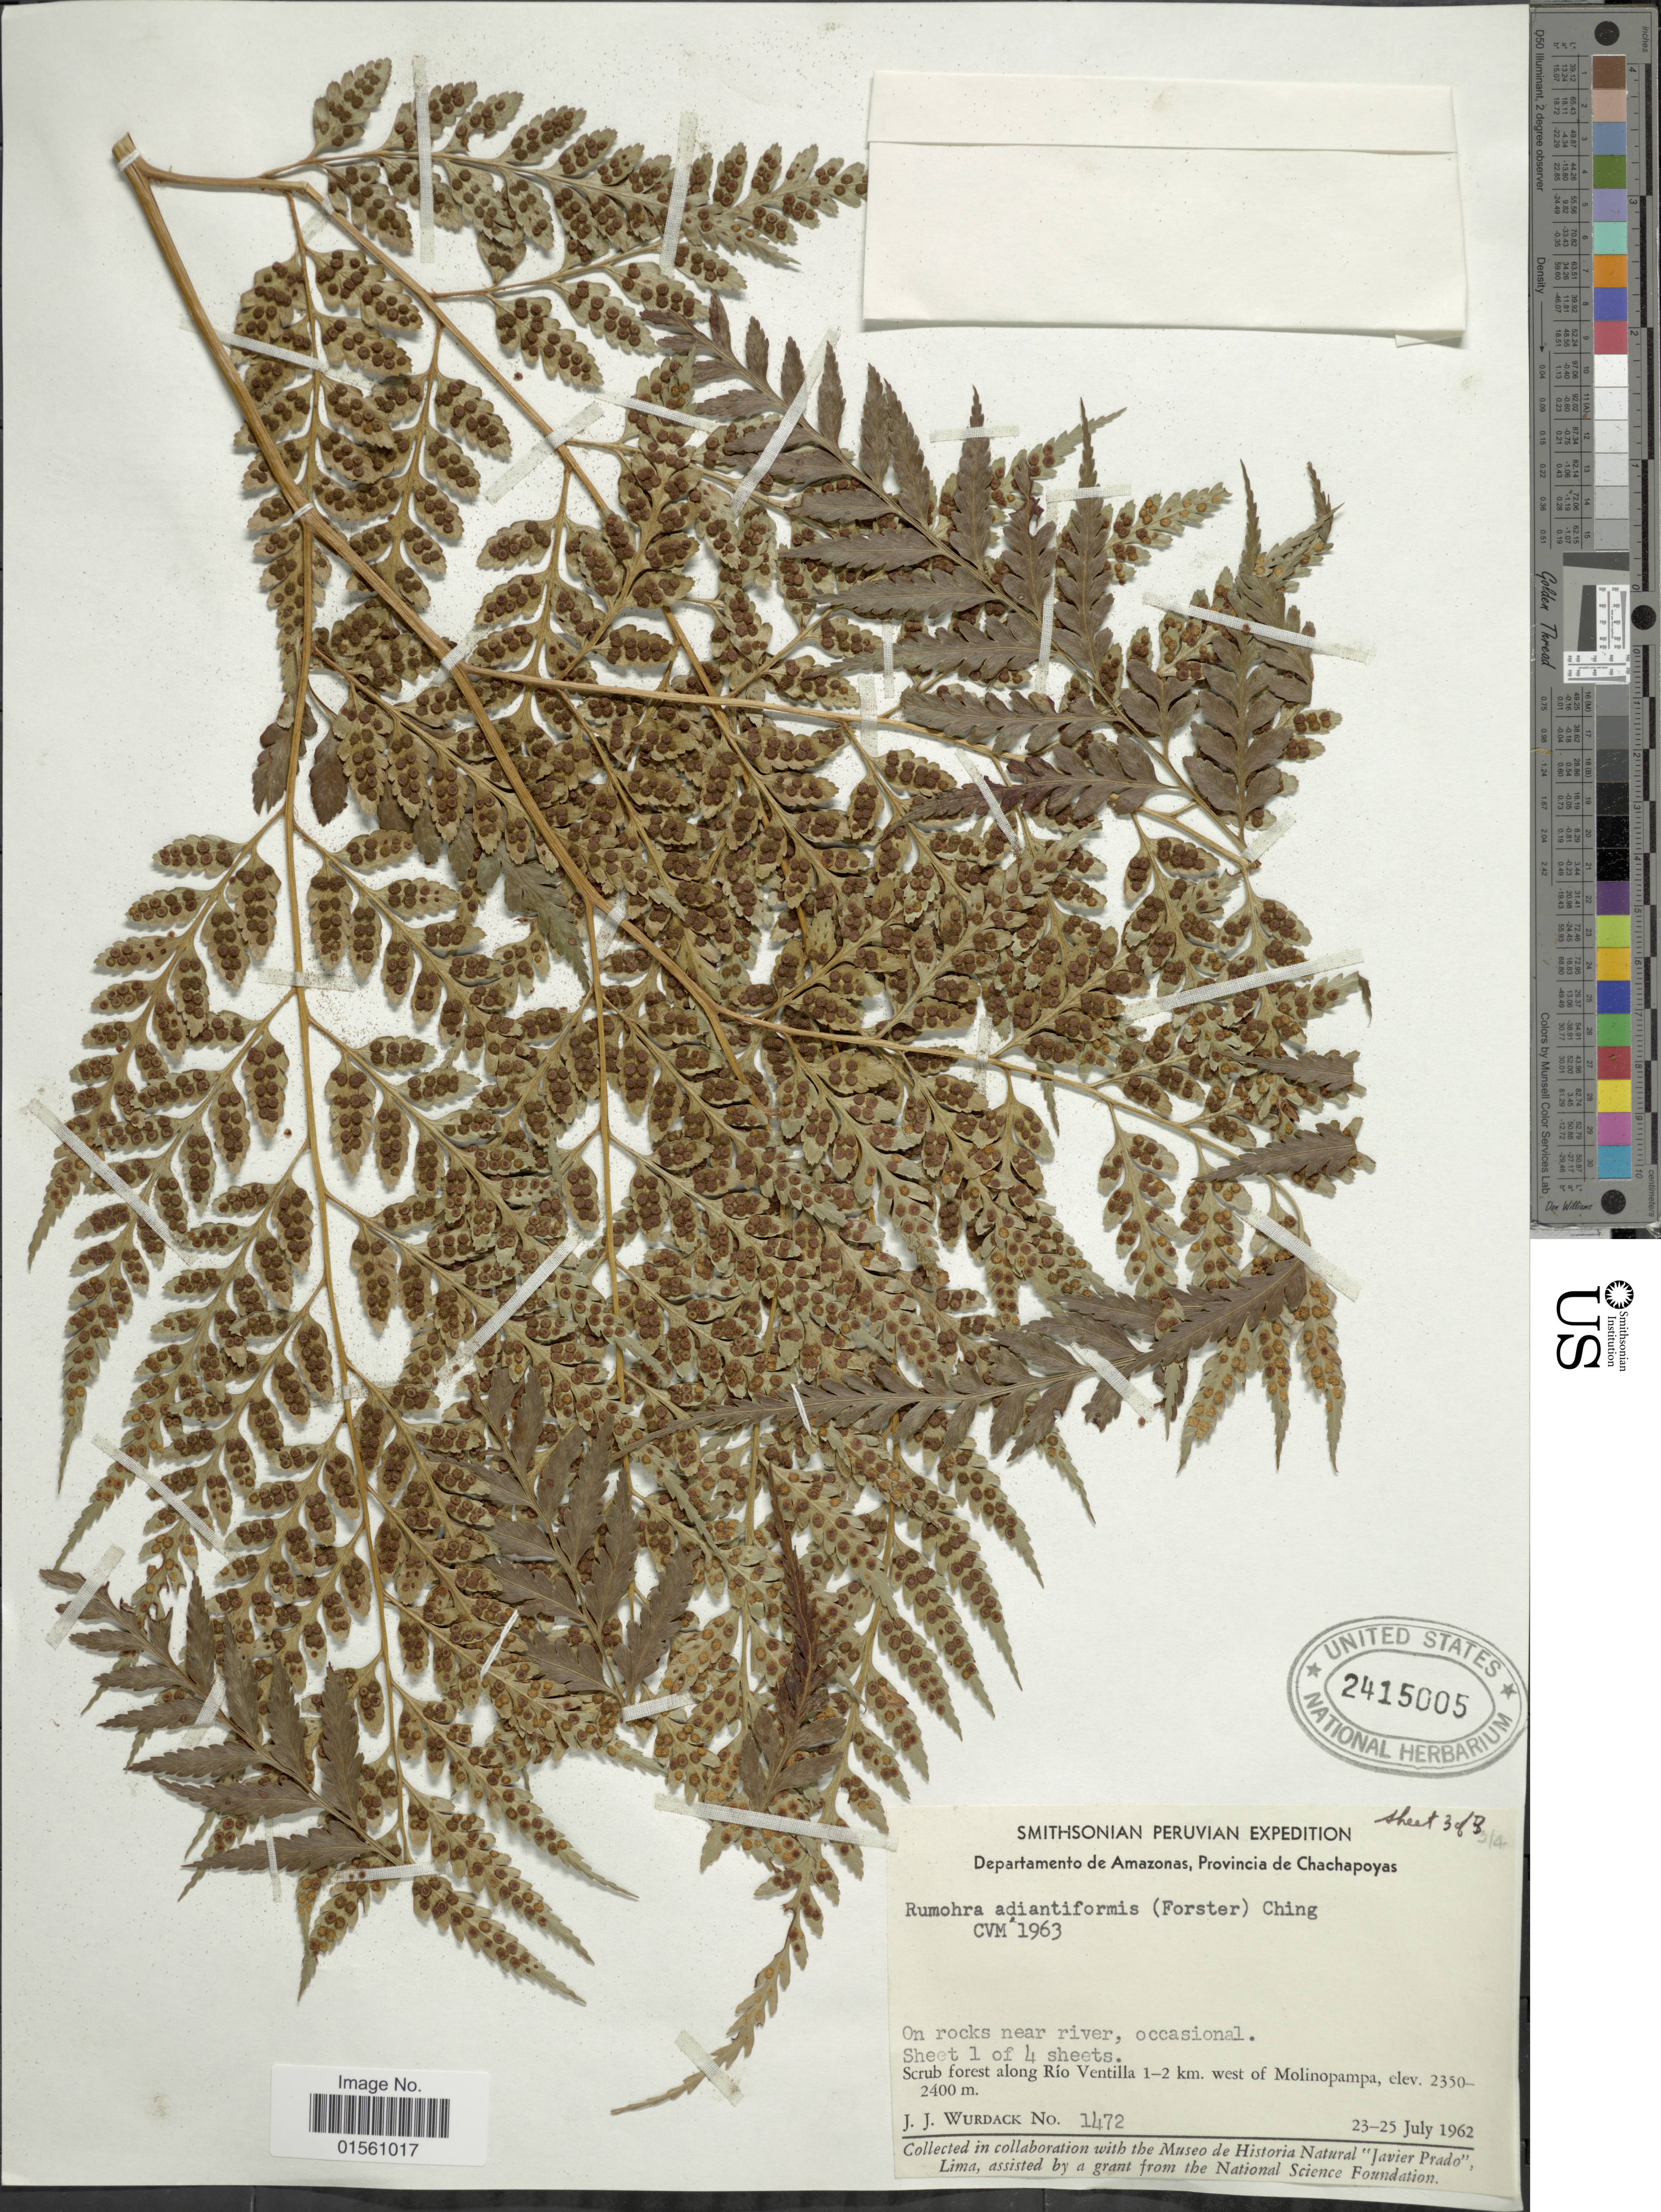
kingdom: Plantae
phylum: Tracheophyta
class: Polypodiopsida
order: Polypodiales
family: Dryopteridaceae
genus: Rumohra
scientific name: Rumohra adiantiformis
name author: (G. Forst.) Ching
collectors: J. J. Wurdack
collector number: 1472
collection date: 1962-07-23/1962-07-25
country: Peru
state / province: Amazonas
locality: Departamento de Amazonas, Provincia de Chachapoyas, scrub forest along rio Ventilla 1-2 km. west of Molinopampa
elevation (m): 2350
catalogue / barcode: US 2415005